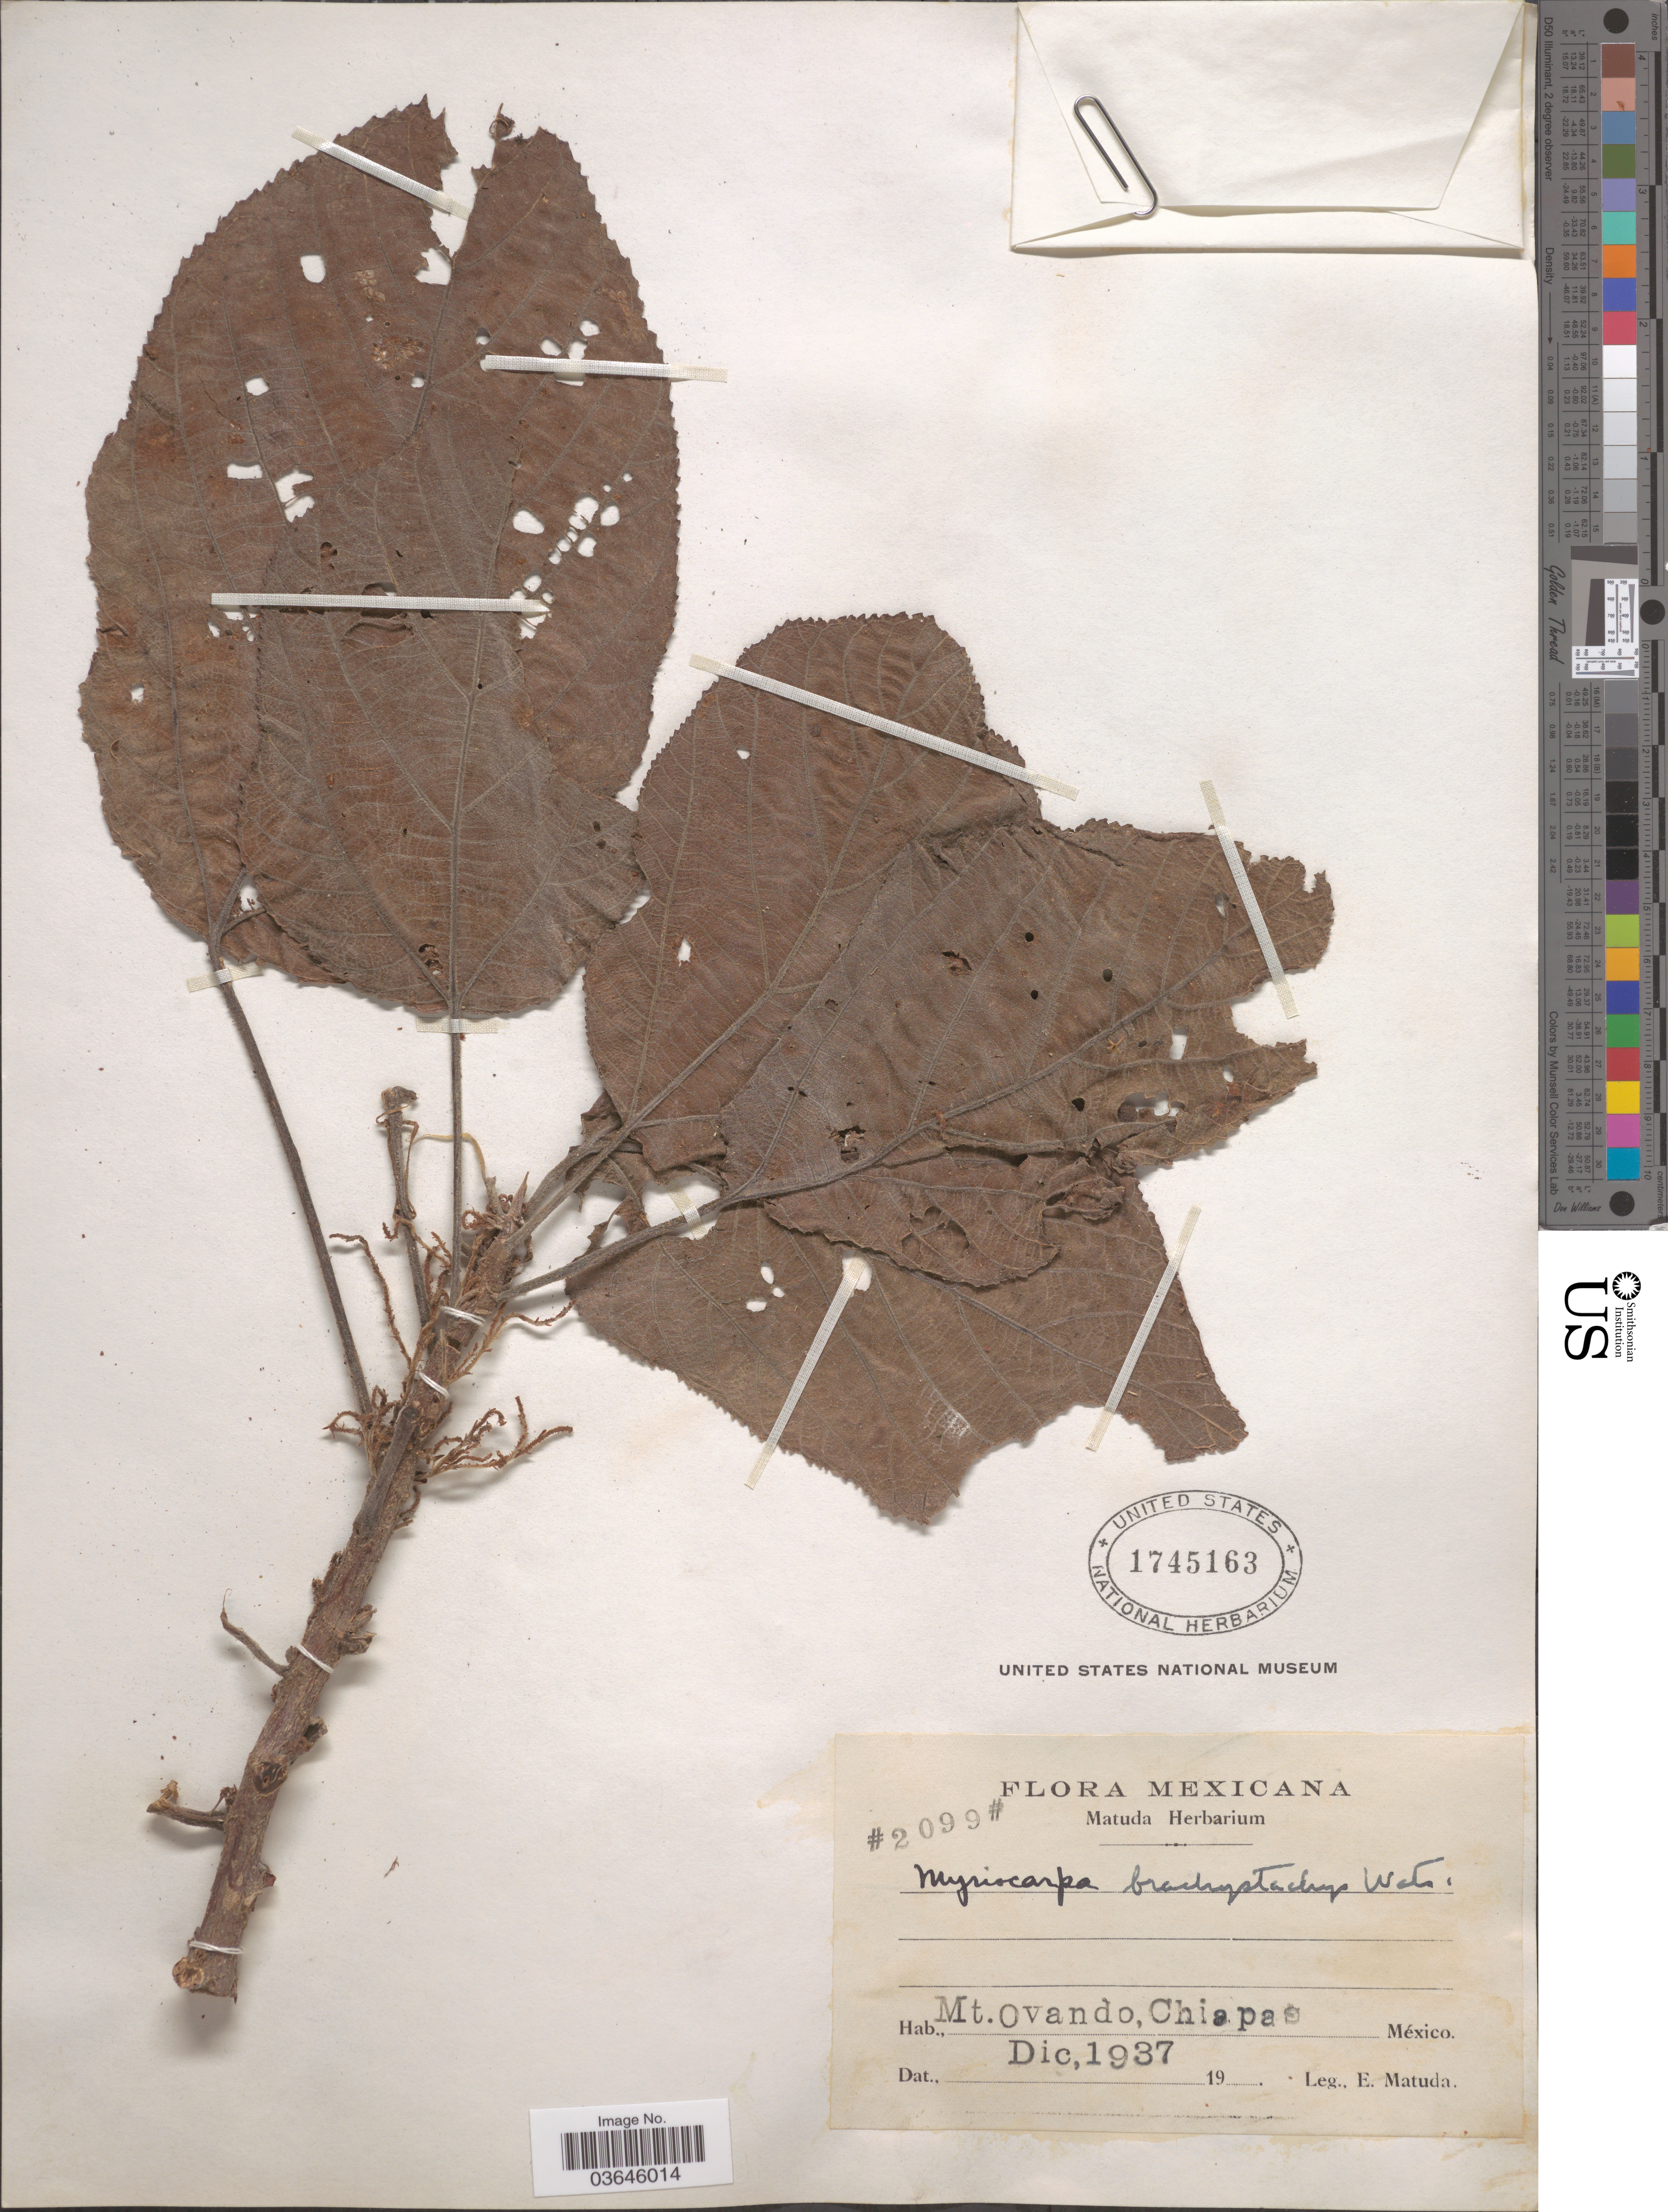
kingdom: Plantae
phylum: Tracheophyta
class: Magnoliopsida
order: Rosales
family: Urticaceae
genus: Myriocarpa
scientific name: Myriocarpa brachystachys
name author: S. Watson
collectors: E. Matuda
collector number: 2099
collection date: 1937-12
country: Mexico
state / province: Chiapas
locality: Mt. Ovando.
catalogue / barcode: US 1745163